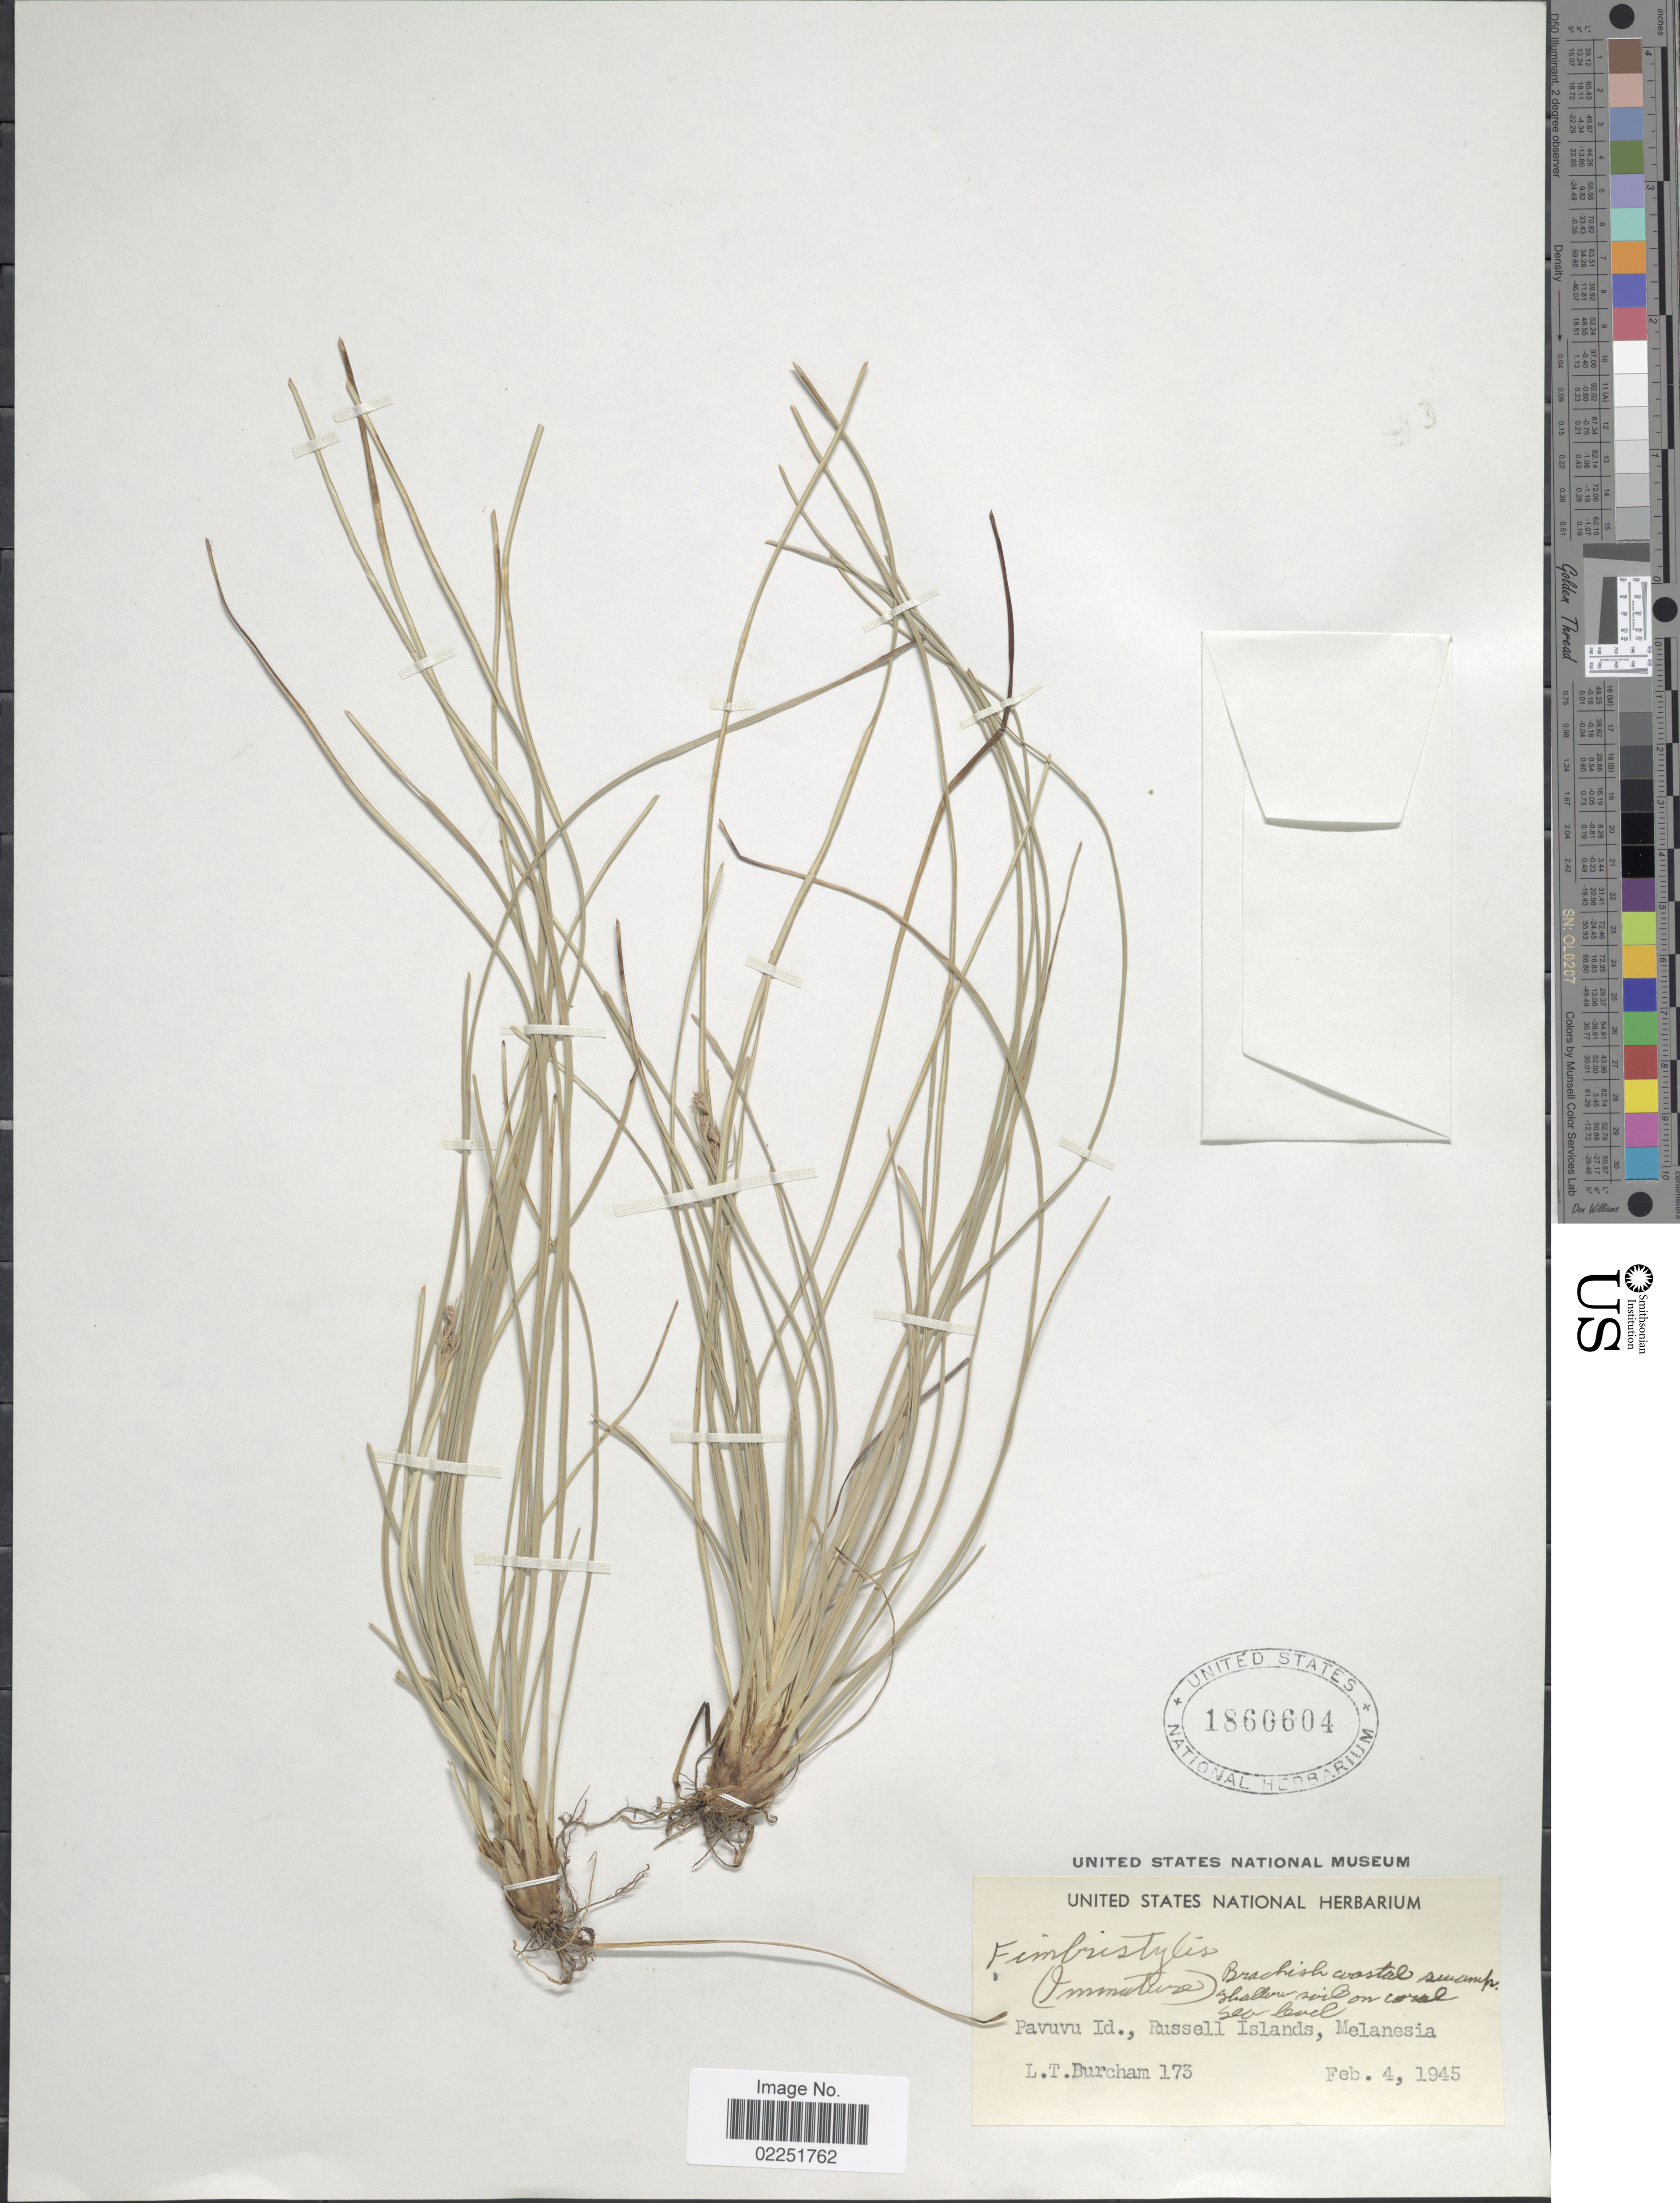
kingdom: Plantae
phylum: Tracheophyta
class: Liliopsida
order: Poales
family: Cyperaceae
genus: Fimbristylis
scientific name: Fimbristylis cymosa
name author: R. Br.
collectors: L. Burcham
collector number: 173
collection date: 1945-02-04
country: Solomon Islands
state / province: Solomon Islands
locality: Pavuvu Id., Russell Islands, Melanesia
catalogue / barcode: US 1860604